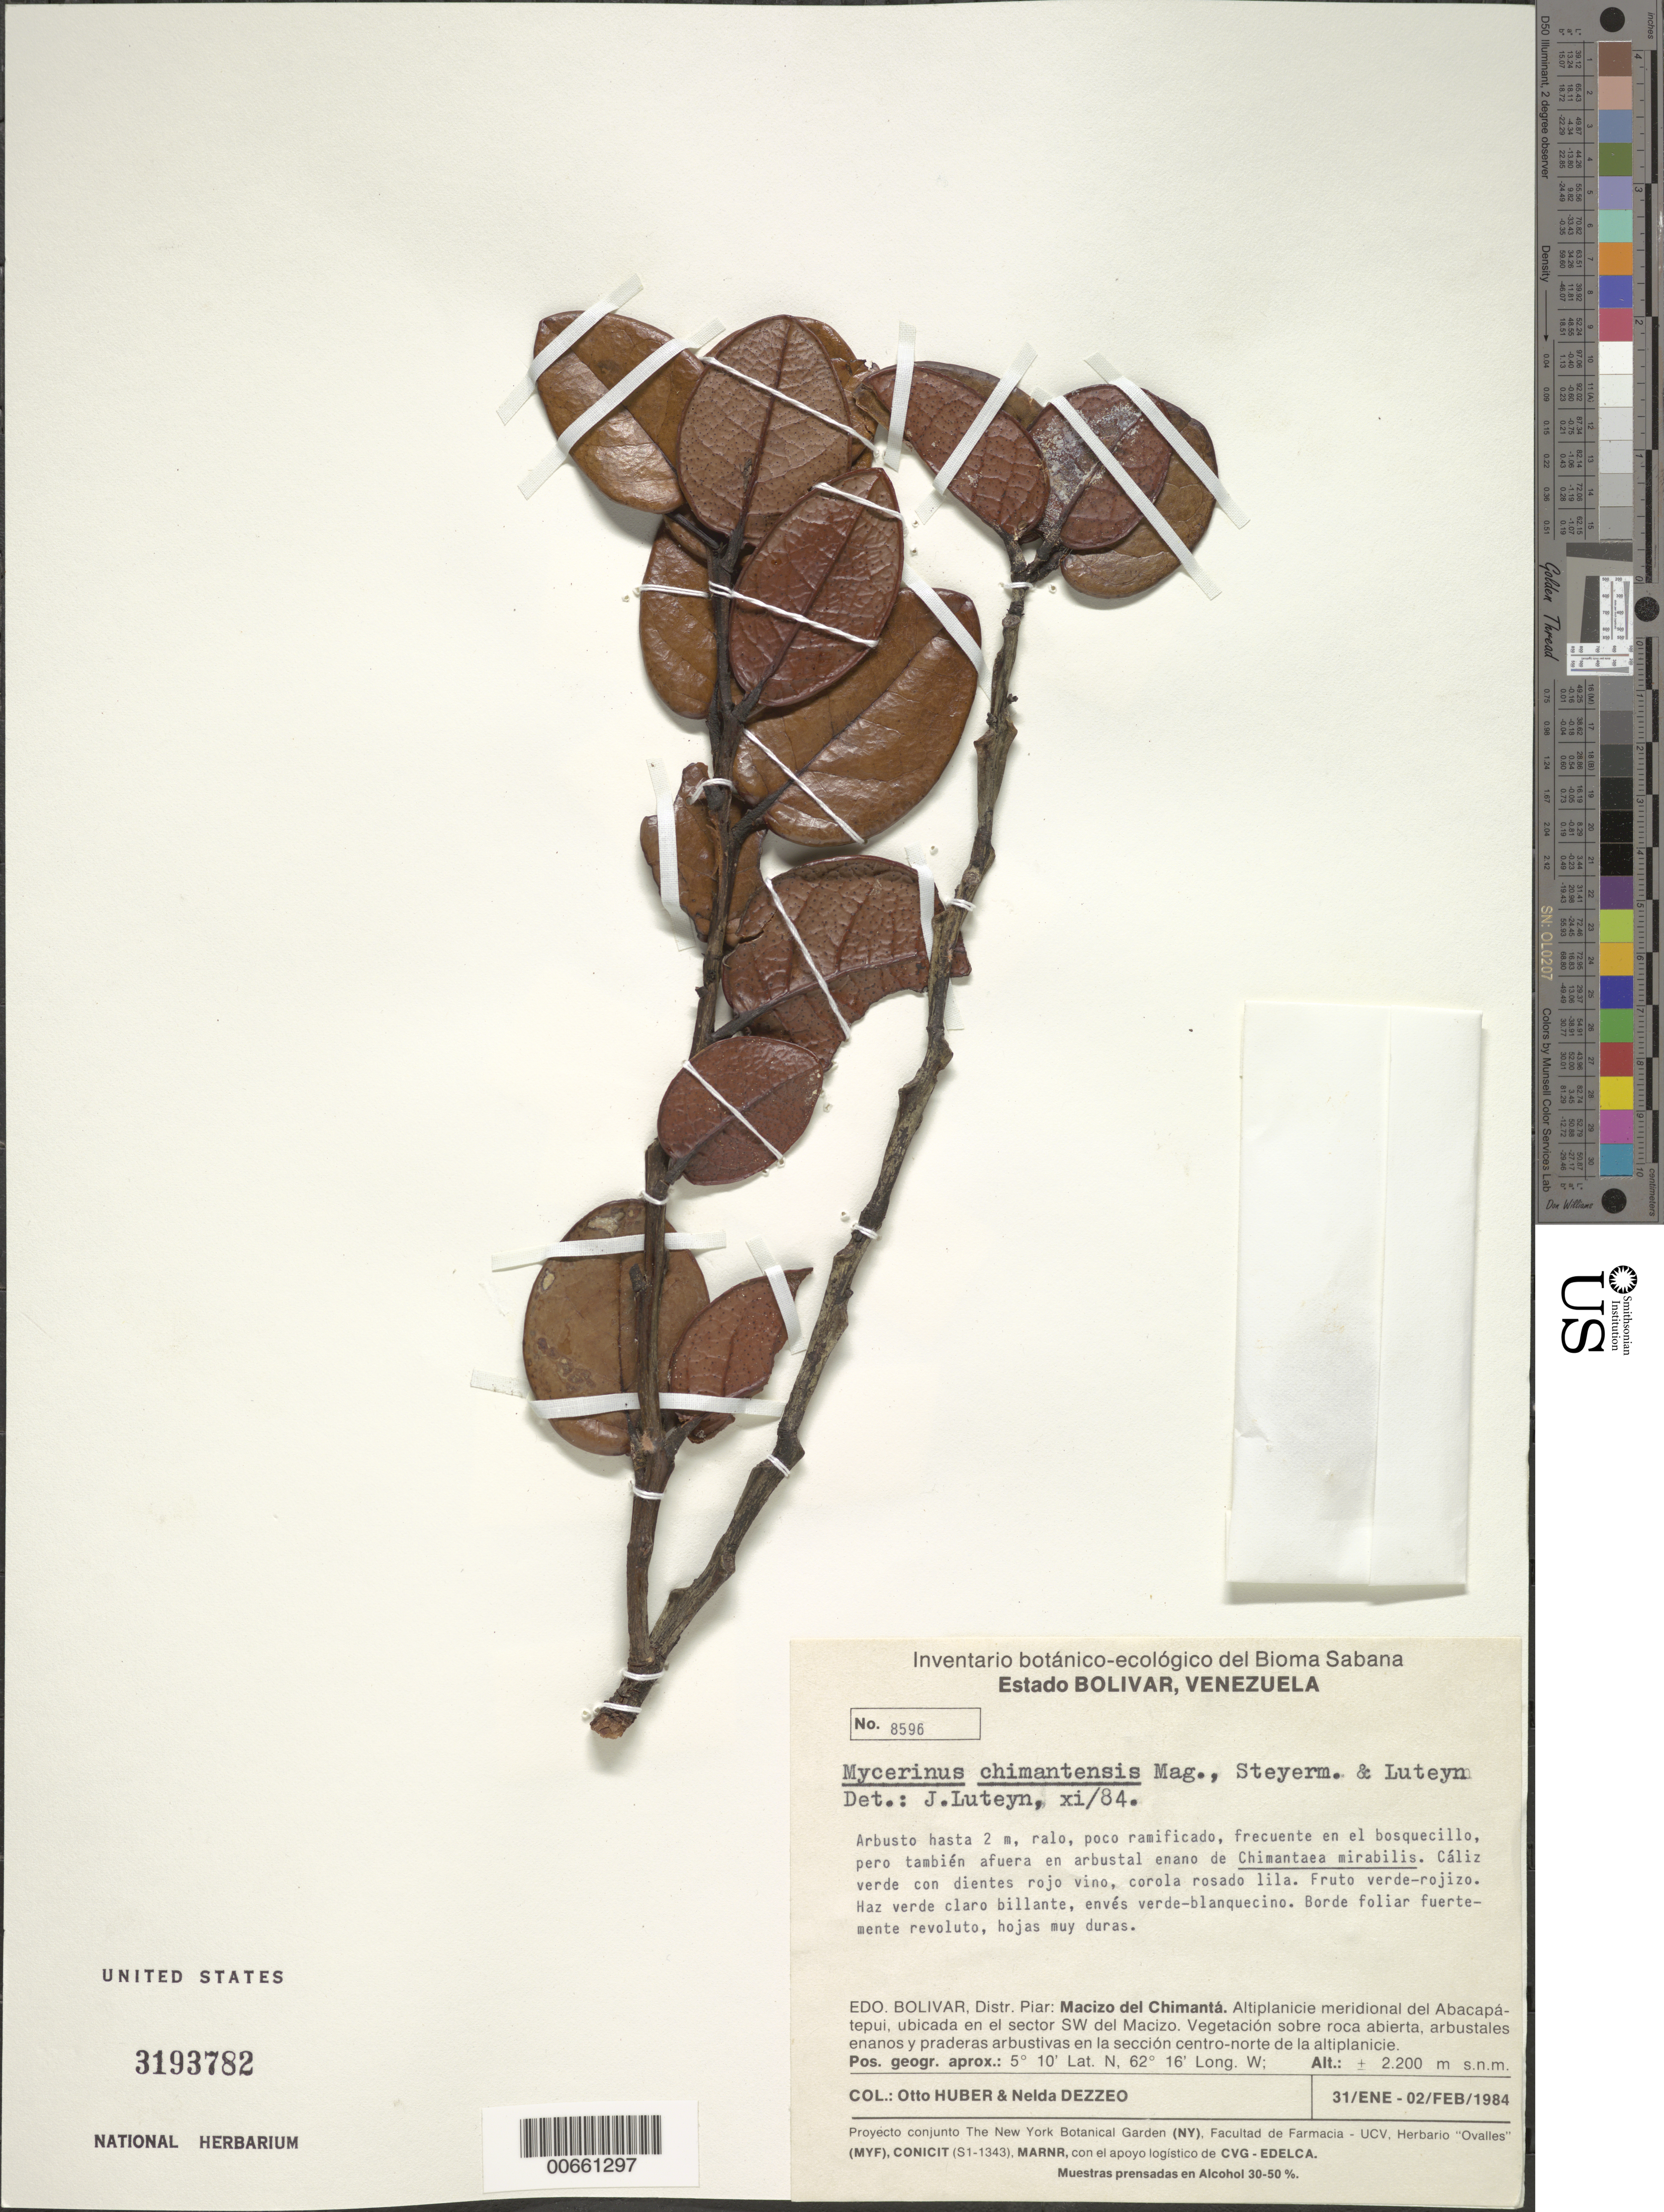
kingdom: Plantae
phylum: Tracheophyta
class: Magnoliopsida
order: Ericales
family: Ericaceae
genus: Mycerinus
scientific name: Mycerinus chimantensis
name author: Maguire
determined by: Luteyn, J. L.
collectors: O. Huber & N. Dezzeo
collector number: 8596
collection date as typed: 31-Jan-84 to 2-Feb-84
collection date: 1984-01-31/1984-02-02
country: Venezuela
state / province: Bolívar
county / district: Piar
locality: Macizo del Chimantá, altiplanicie meridional del Abacapá-tepuí, SW del Macizo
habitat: Bosquecillo, pero tambien afuera en arbustal enamo de Chimanteae mirabilis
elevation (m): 2200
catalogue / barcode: US 3193782